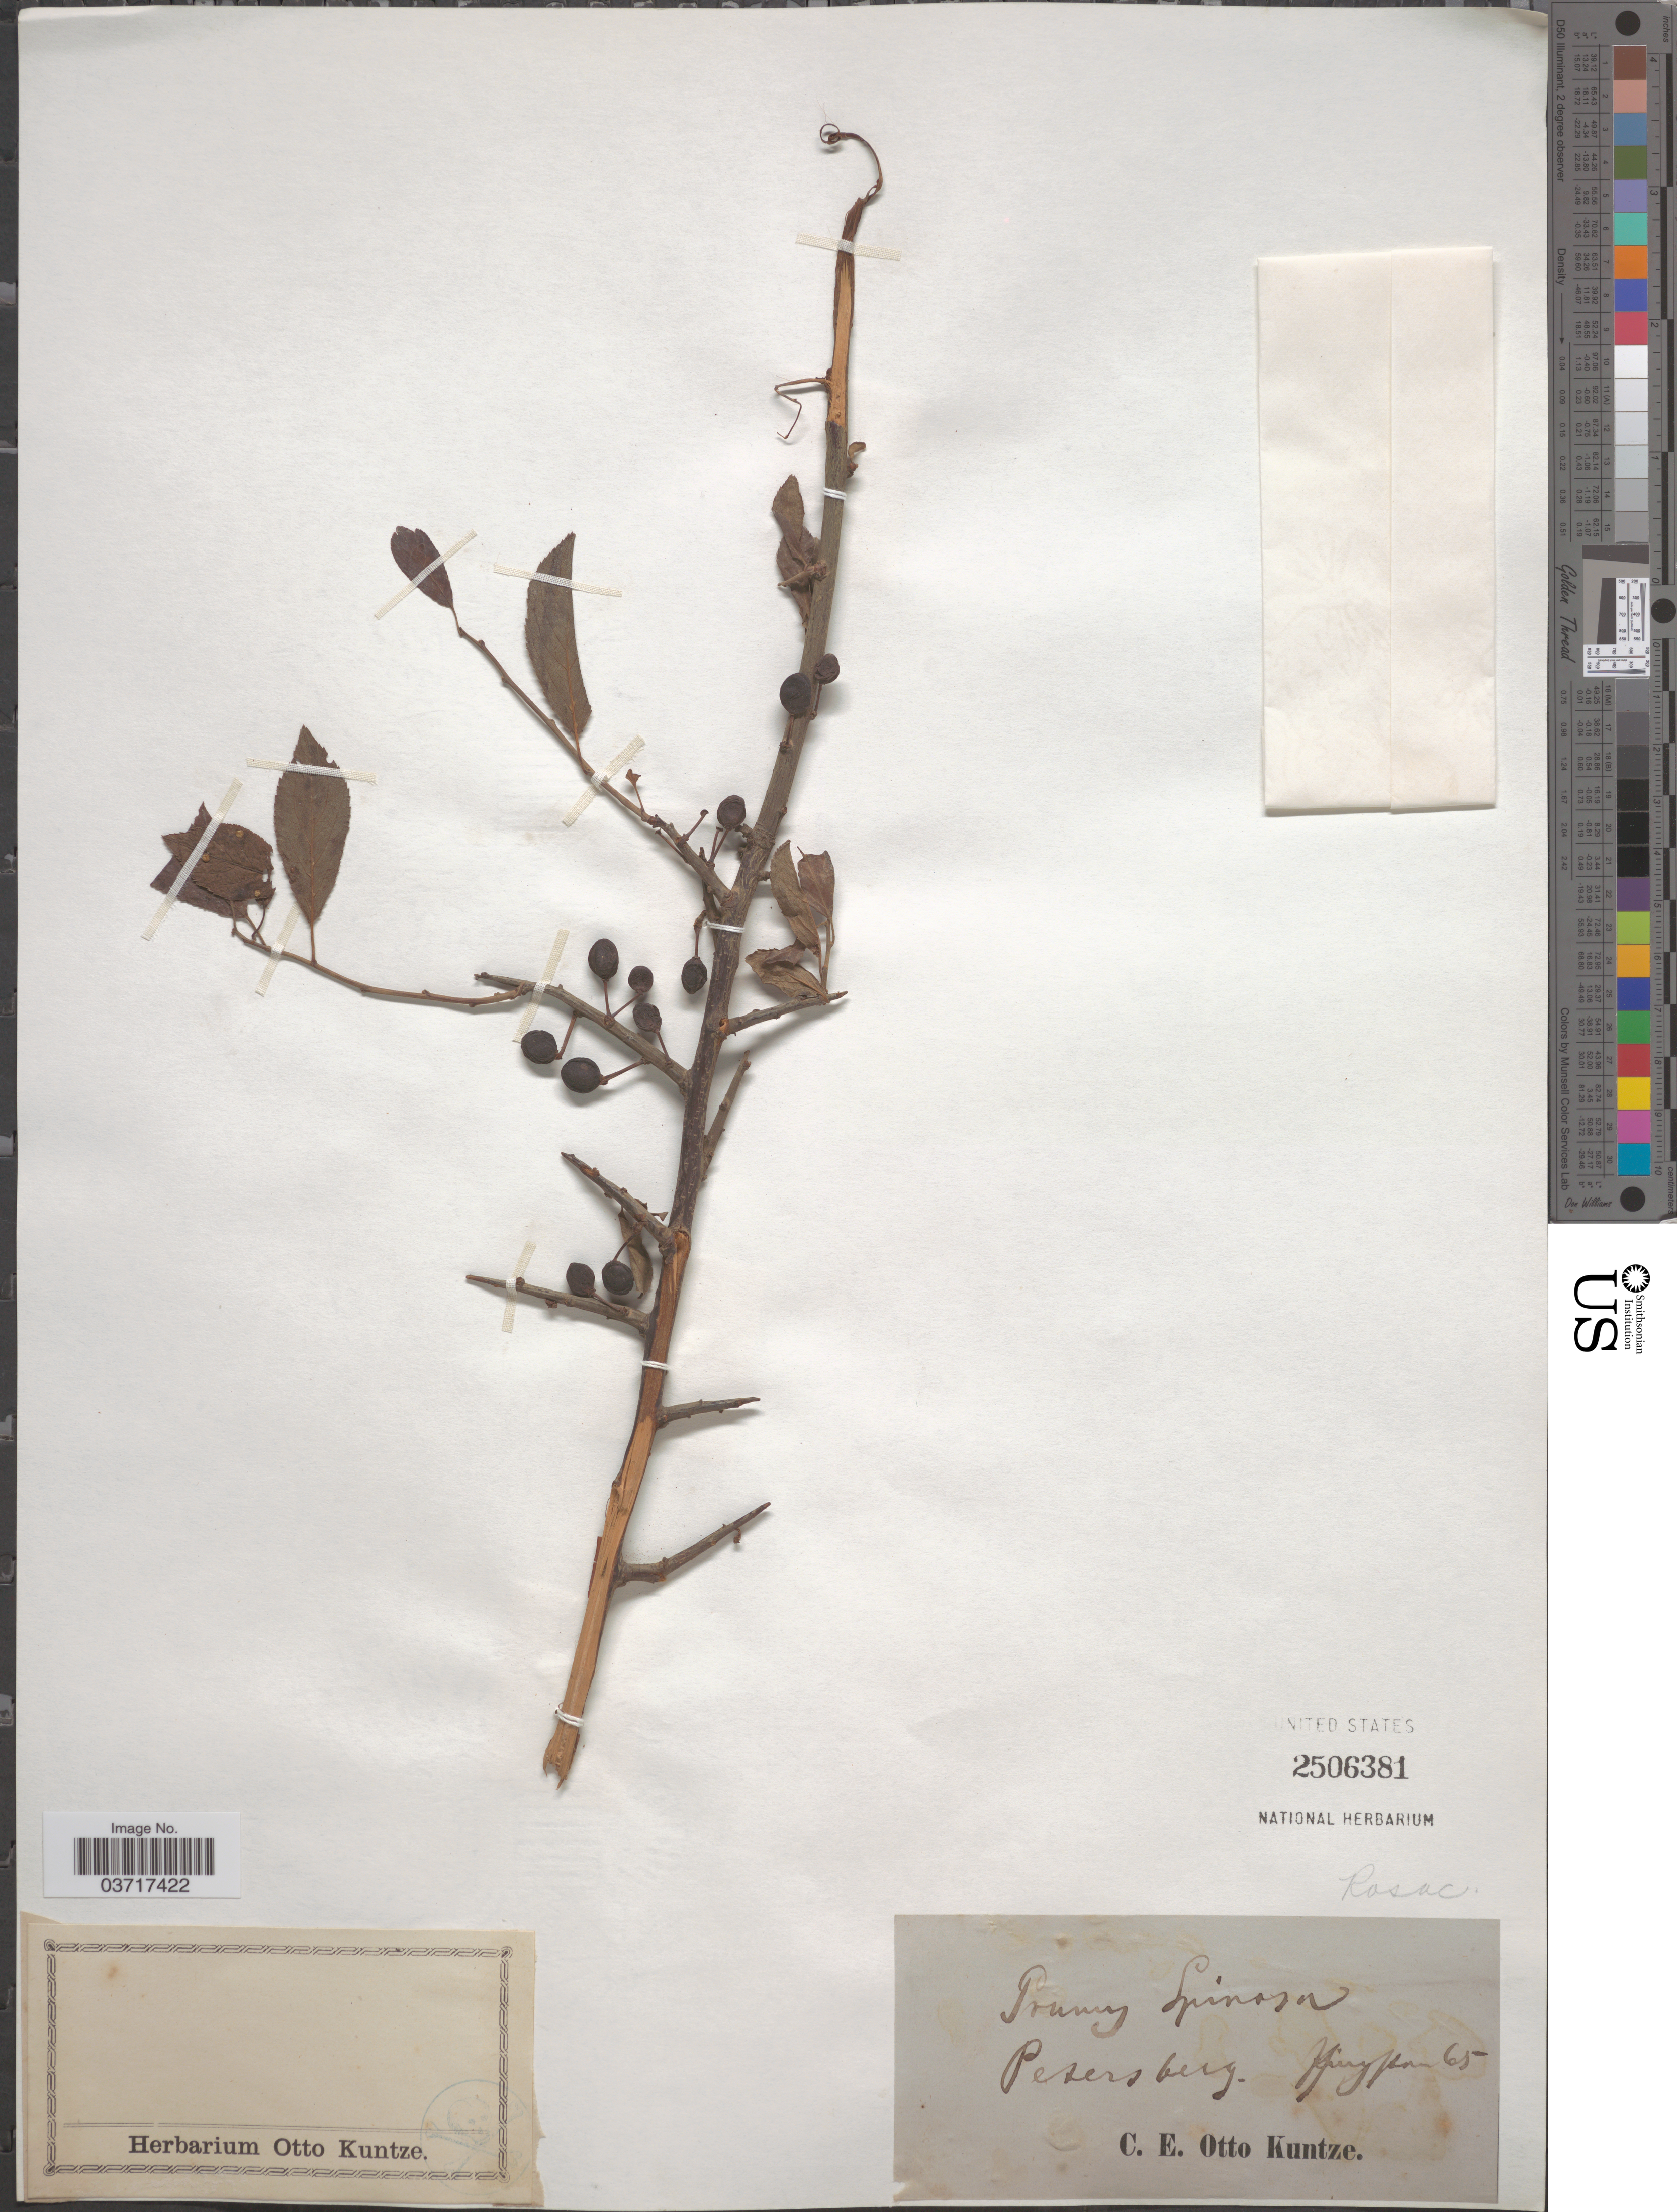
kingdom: Plantae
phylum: Tracheophyta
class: Magnoliopsida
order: Rosales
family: Rosaceae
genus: Prunus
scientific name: Prunus spinosa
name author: L.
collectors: C.E.O. Kuntze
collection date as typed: Transcribed d/m/y: //65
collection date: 1865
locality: Petersberg, Kinston. [interpreted]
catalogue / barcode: US 2506381